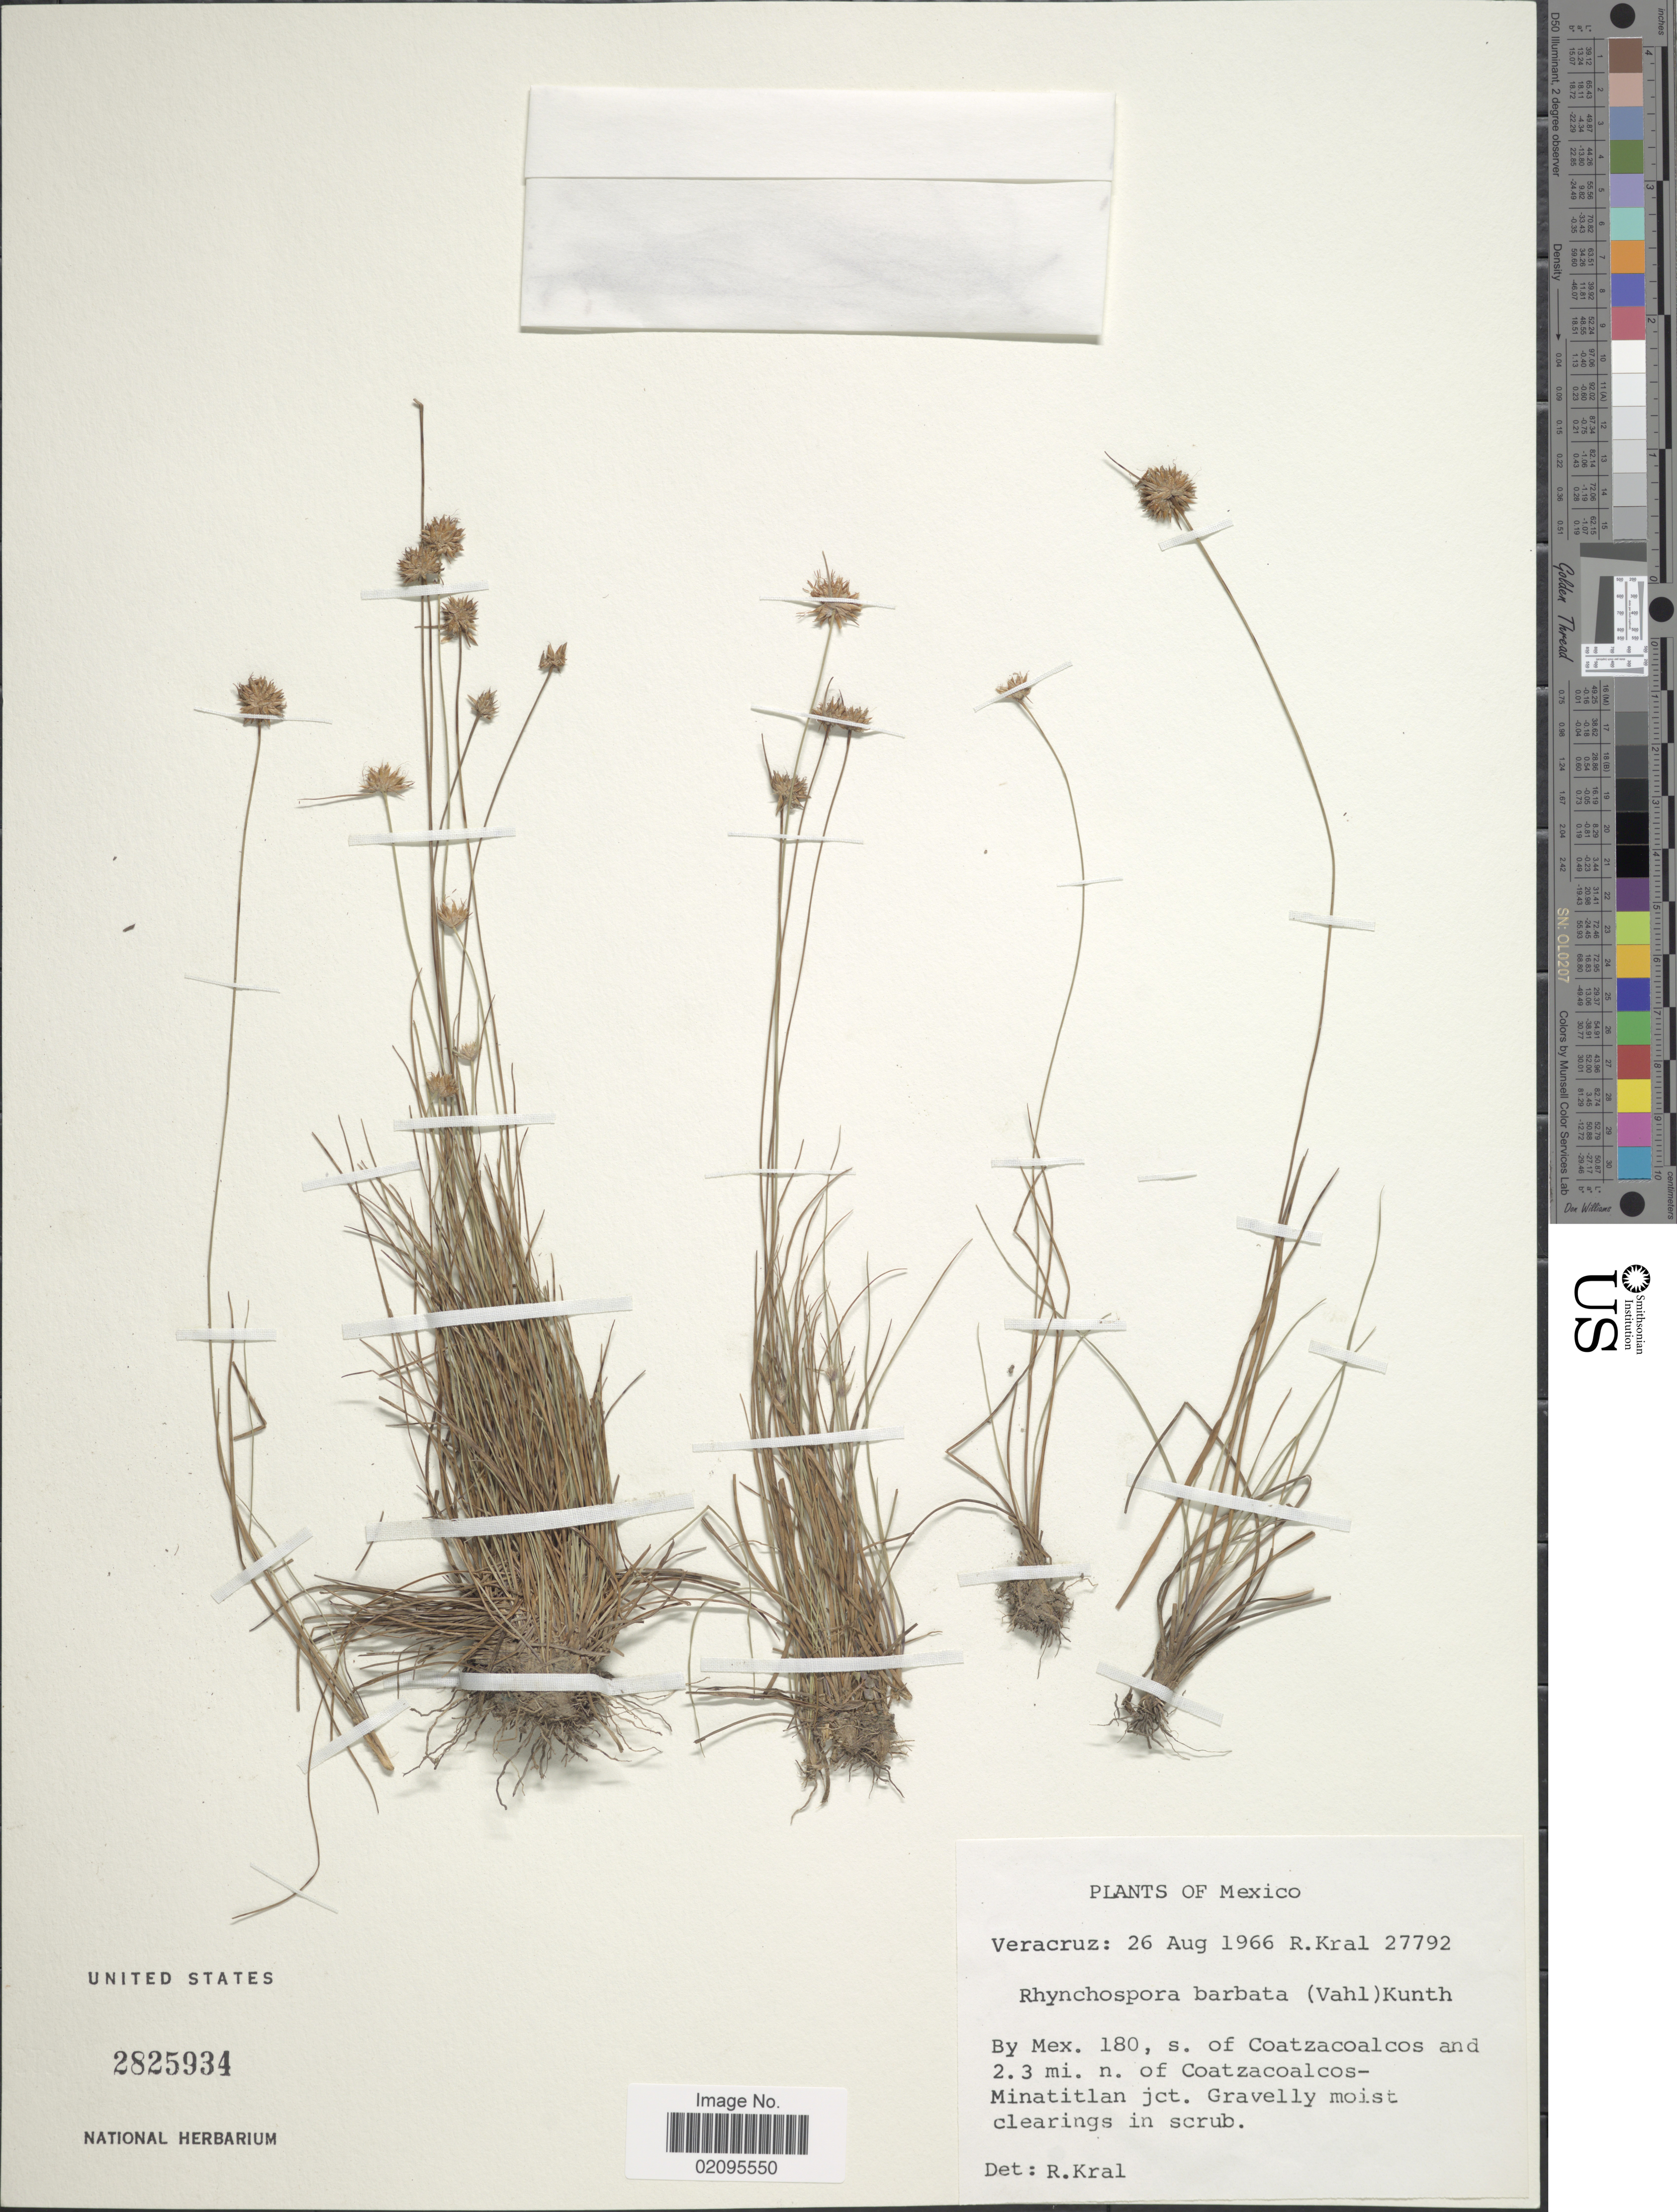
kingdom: Plantae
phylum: Tracheophyta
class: Liliopsida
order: Poales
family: Cyperaceae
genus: Rhynchospora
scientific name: Rhynchospora barbata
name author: (Vahl) Kunth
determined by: Alves, K.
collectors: R. Kral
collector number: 27792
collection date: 1966-08-26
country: Mexico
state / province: Veracruz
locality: Veracruz, By Mex. 180, s. of Coatzacoalcos and 2.3 mi. n. of Coatzacoalcos-Minatitlan jct.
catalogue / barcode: US 2825934